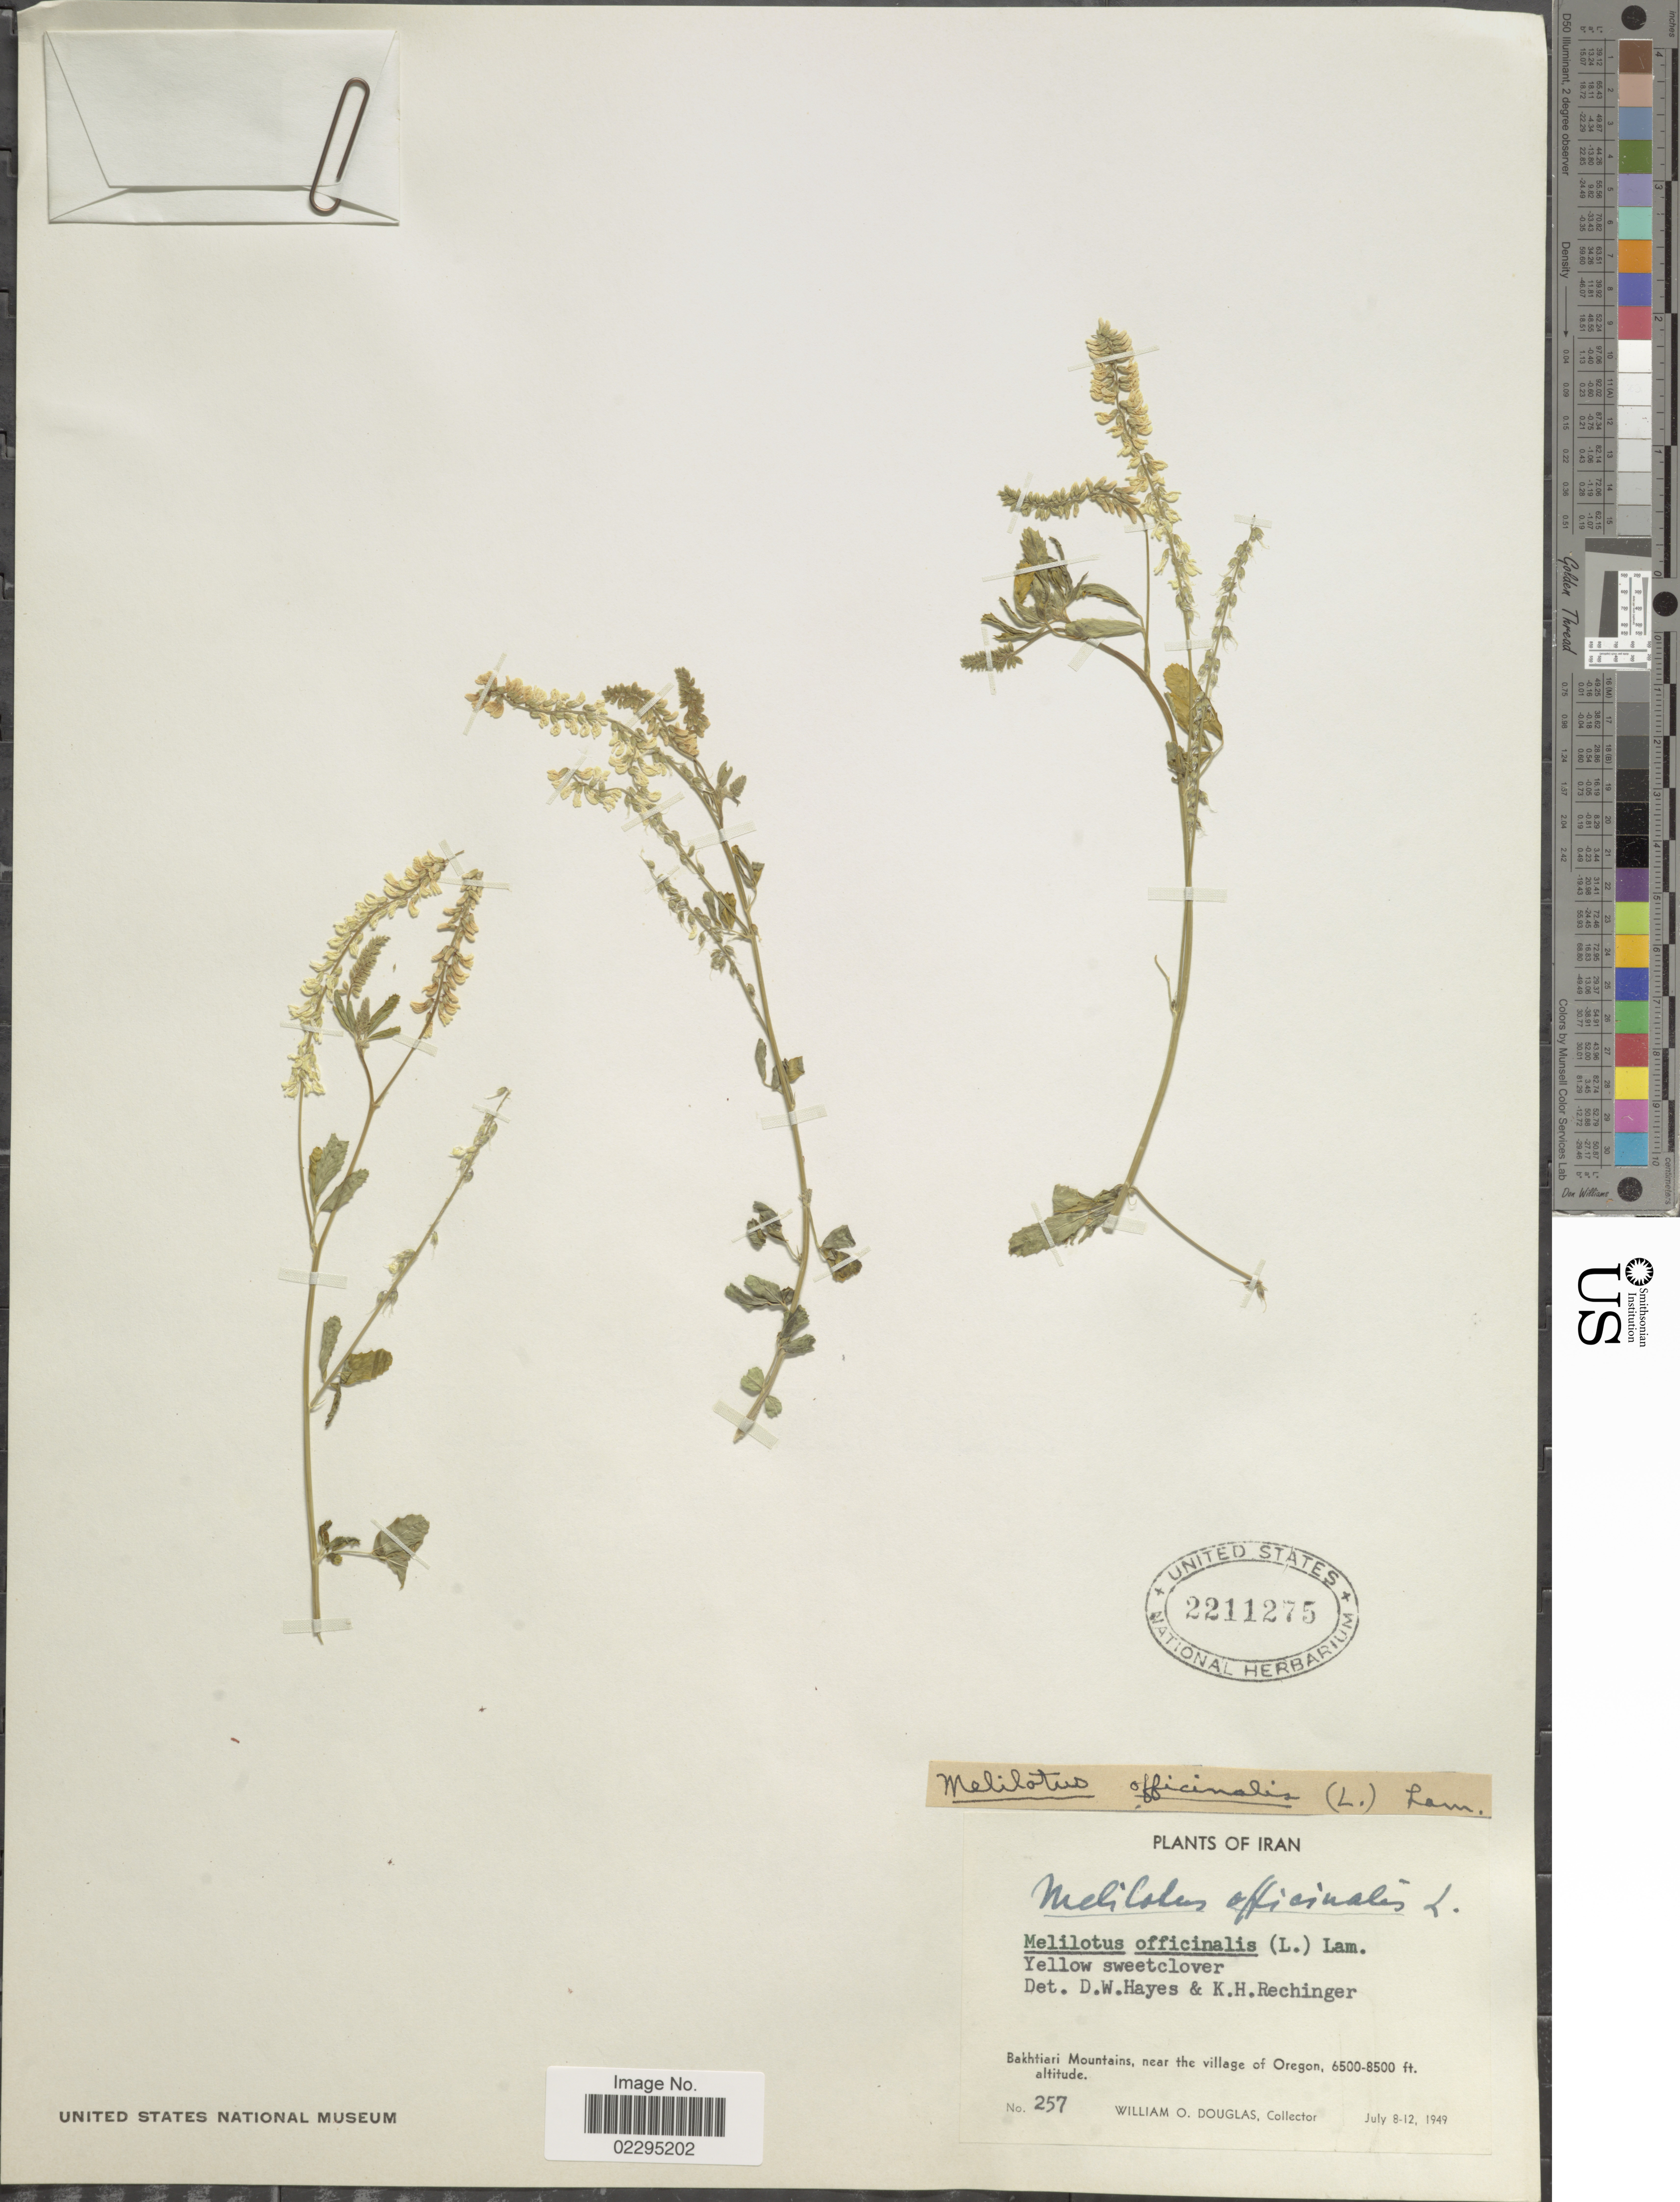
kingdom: Plantae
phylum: Tracheophyta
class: Magnoliopsida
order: Fabales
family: Fabaceae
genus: Melilotus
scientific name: Melilotus officinalis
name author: (L.) Lam.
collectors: W. Douglas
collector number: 257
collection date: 1949-07-08/1949-07-12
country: Iran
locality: Bakhtiari Mountains, neart the village of Oregon.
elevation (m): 1981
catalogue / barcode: US 2211275